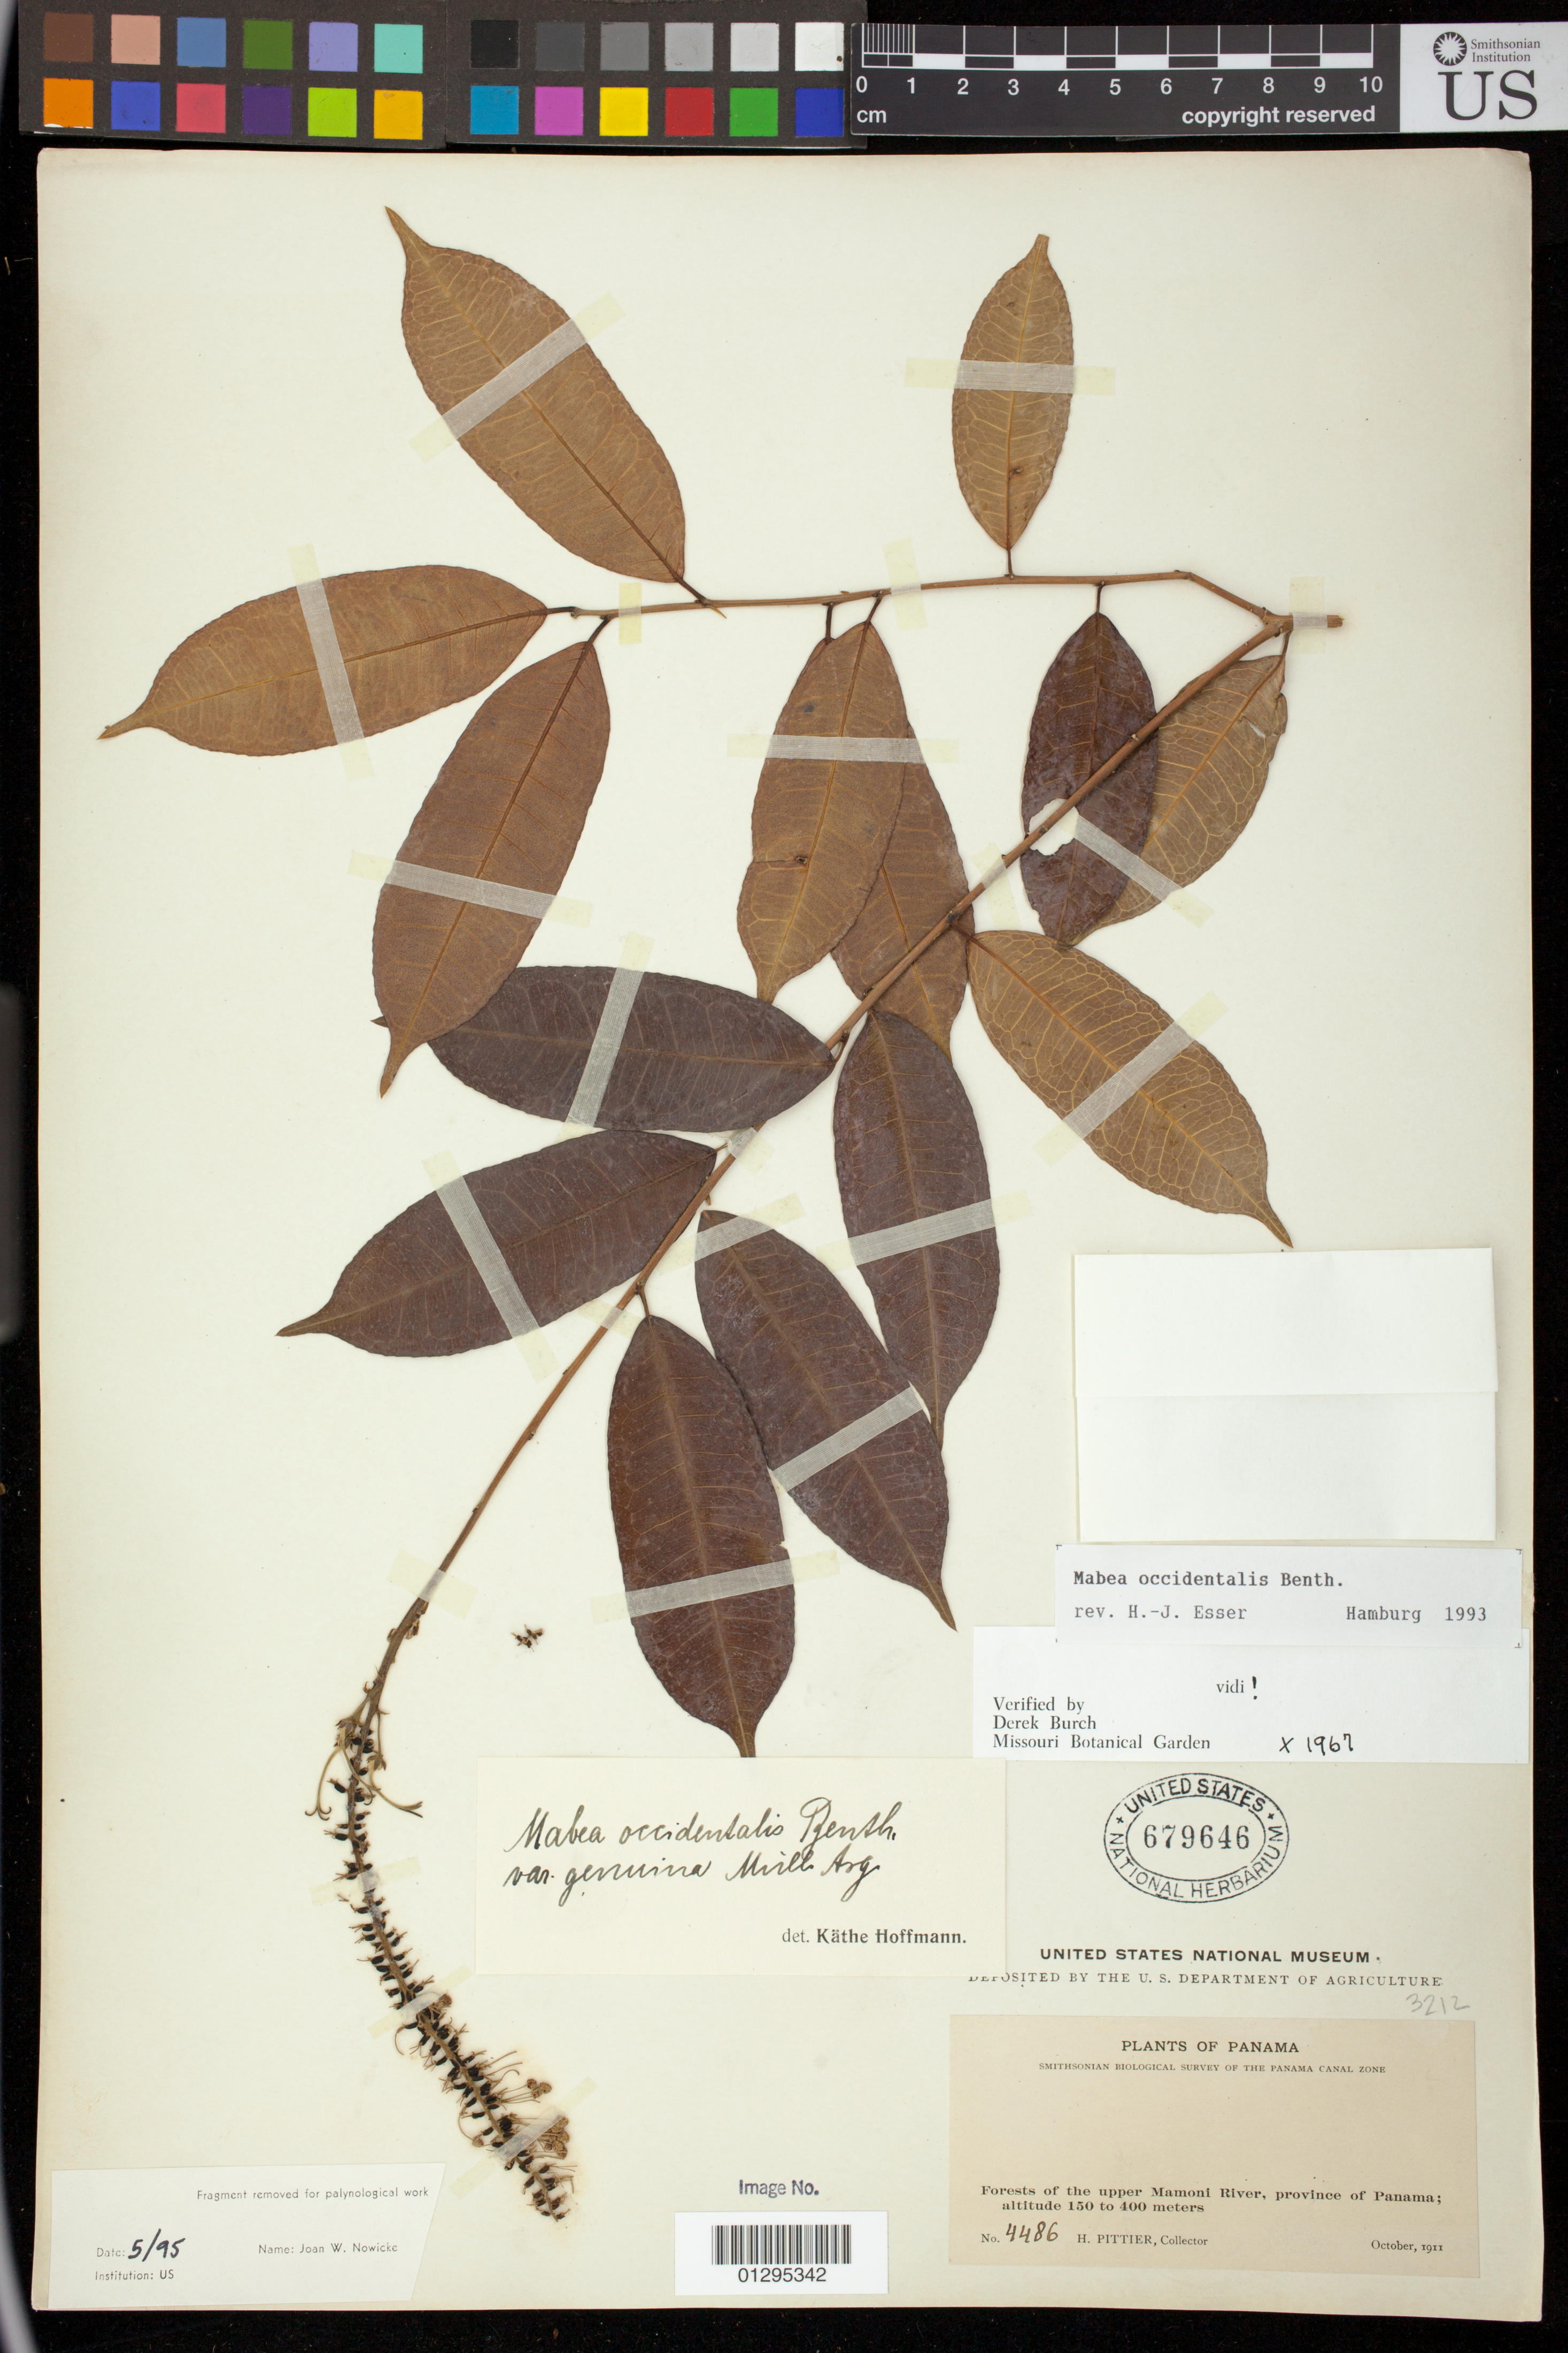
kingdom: Plantae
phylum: Tracheophyta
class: Magnoliopsida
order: Malpighiales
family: Euphorbiaceae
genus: Mabea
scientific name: Mabea occidentalis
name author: Benth.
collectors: H. F. Pittier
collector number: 4486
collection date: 1911-10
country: Panama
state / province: Panamá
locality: upper Mamoni River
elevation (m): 150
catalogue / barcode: US 679646